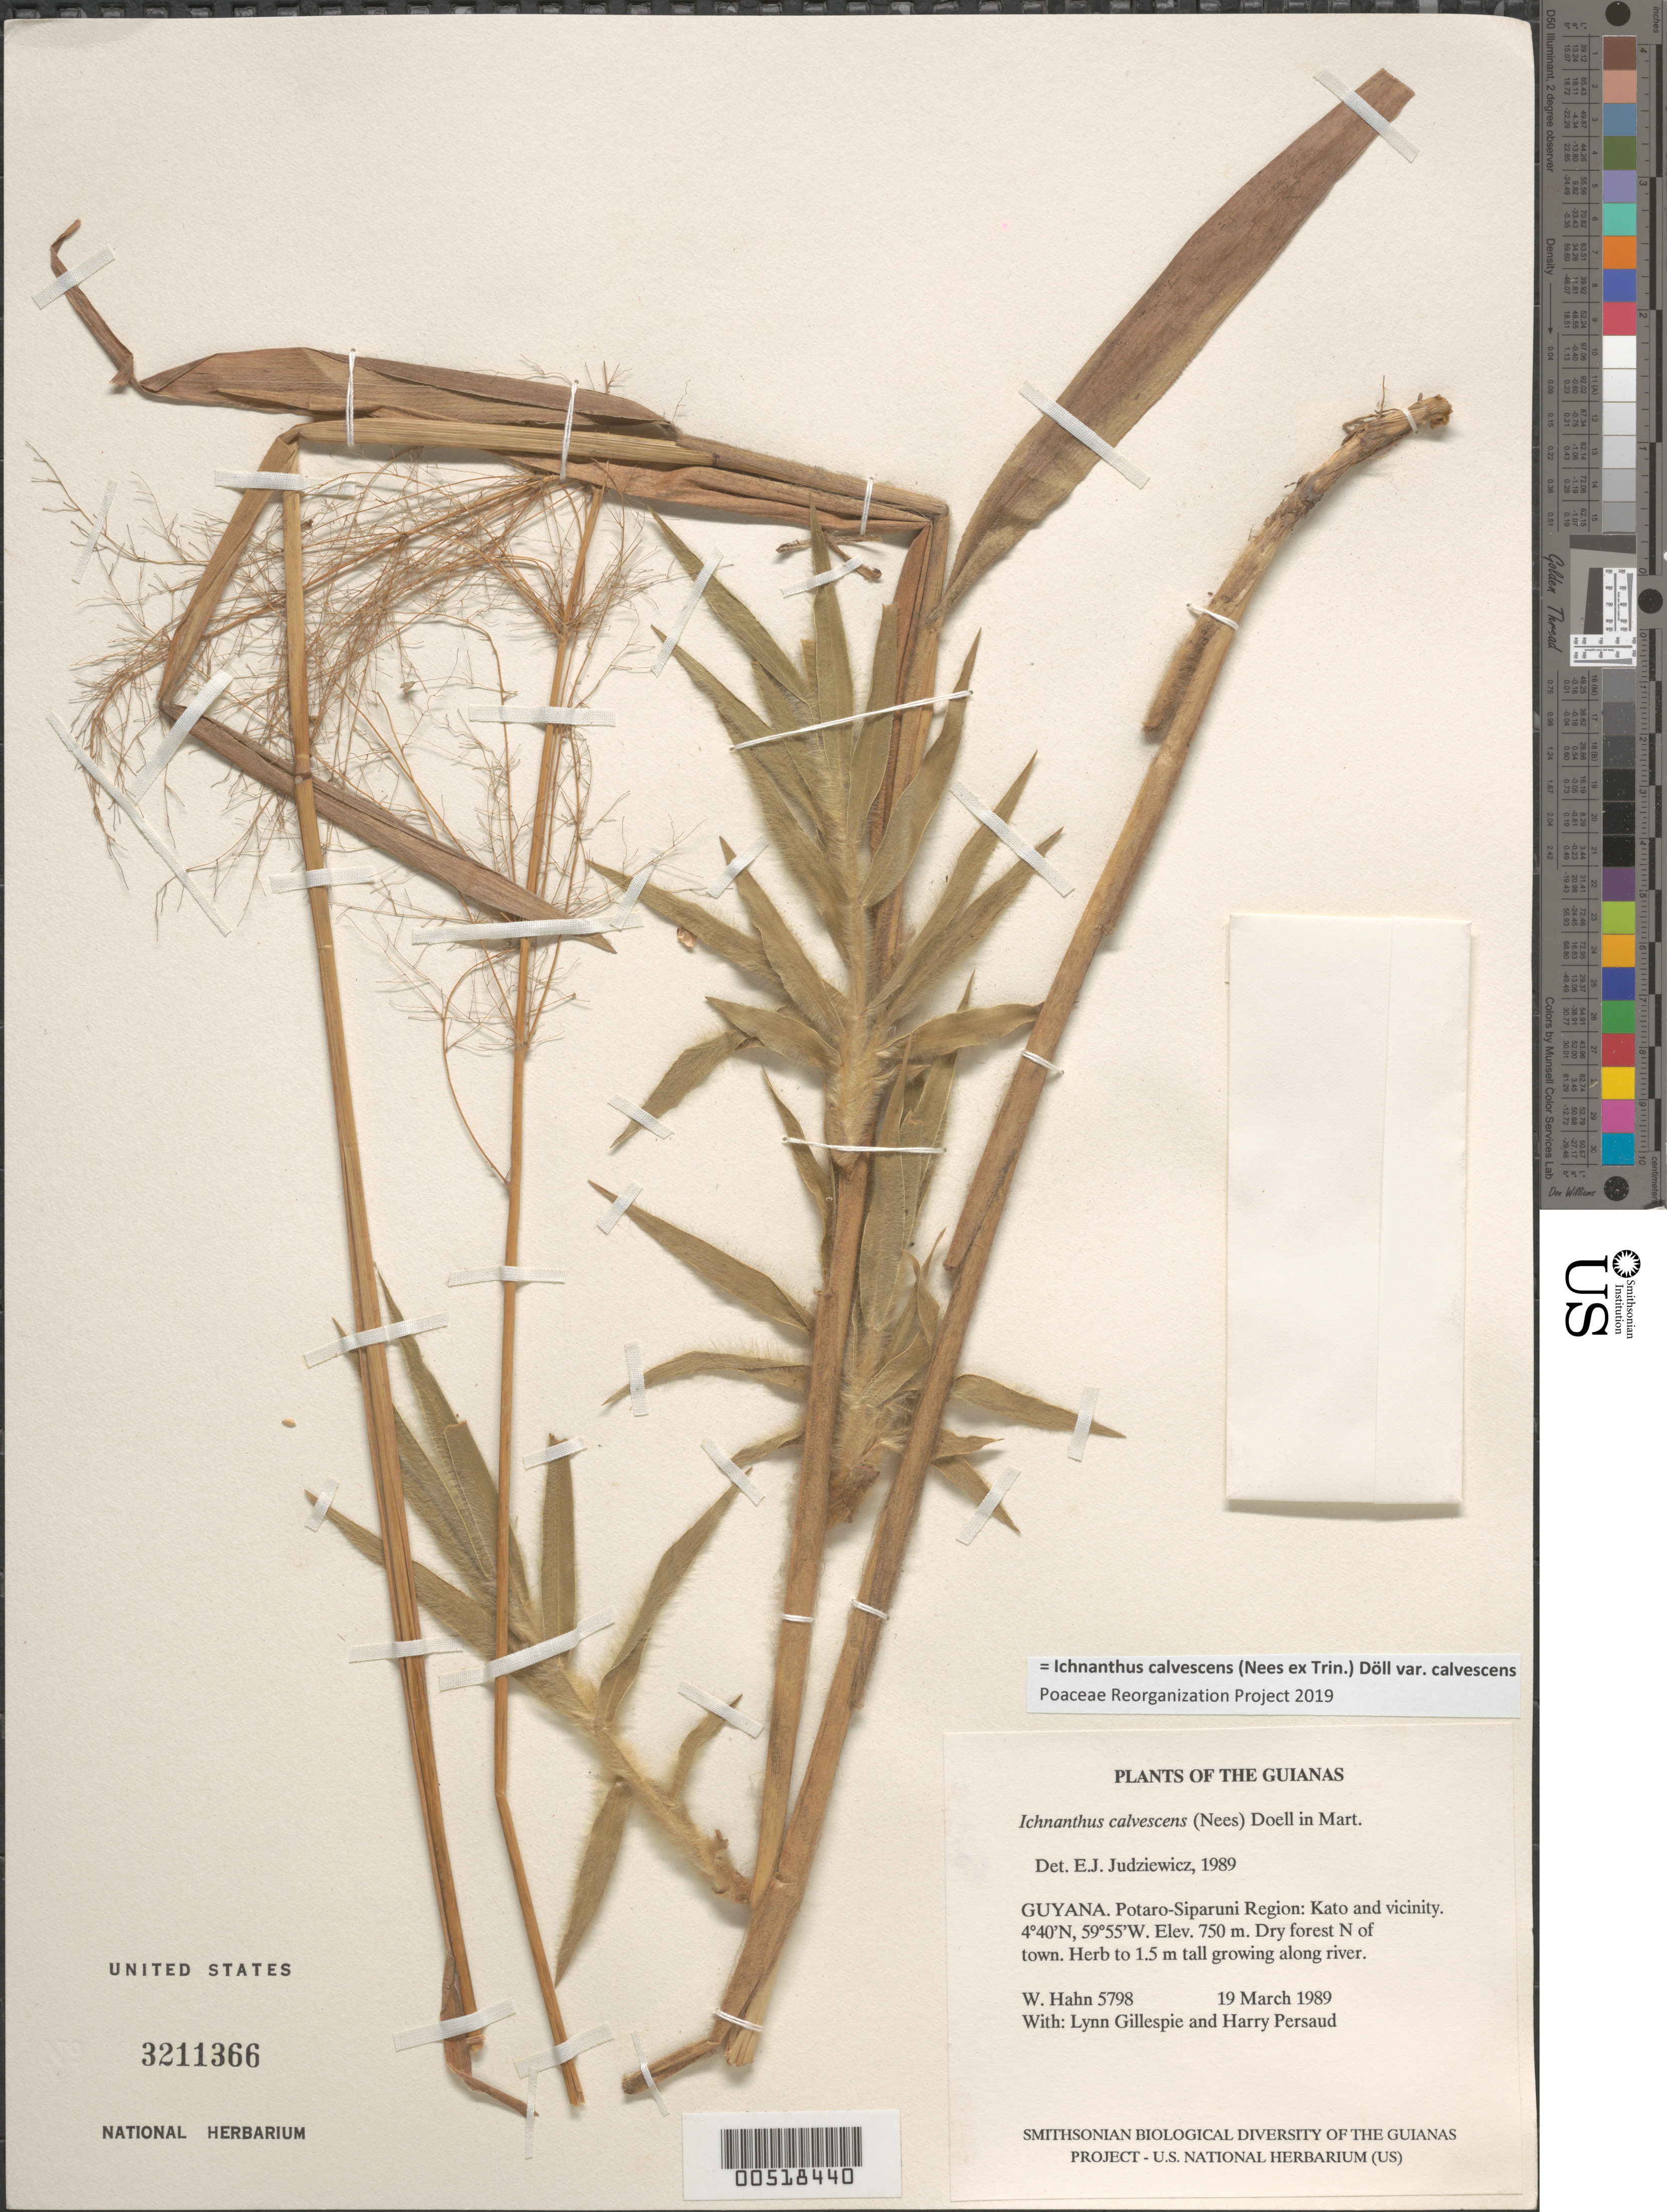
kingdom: Plantae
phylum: Tracheophyta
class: Liliopsida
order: Poales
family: Poaceae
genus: Ichnanthus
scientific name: Ichnanthus calvescens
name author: (Nees ex Trin.) Döll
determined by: Judziewicz, E. J.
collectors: W. Hahn, L. J. Gillespie & H. Persaud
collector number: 5798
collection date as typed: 19 March 1989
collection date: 1989-03-19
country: Guyana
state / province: Potaro-Siparuni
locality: Kato and vicinity, N of town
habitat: Dry forest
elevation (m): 750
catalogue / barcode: US 3211366